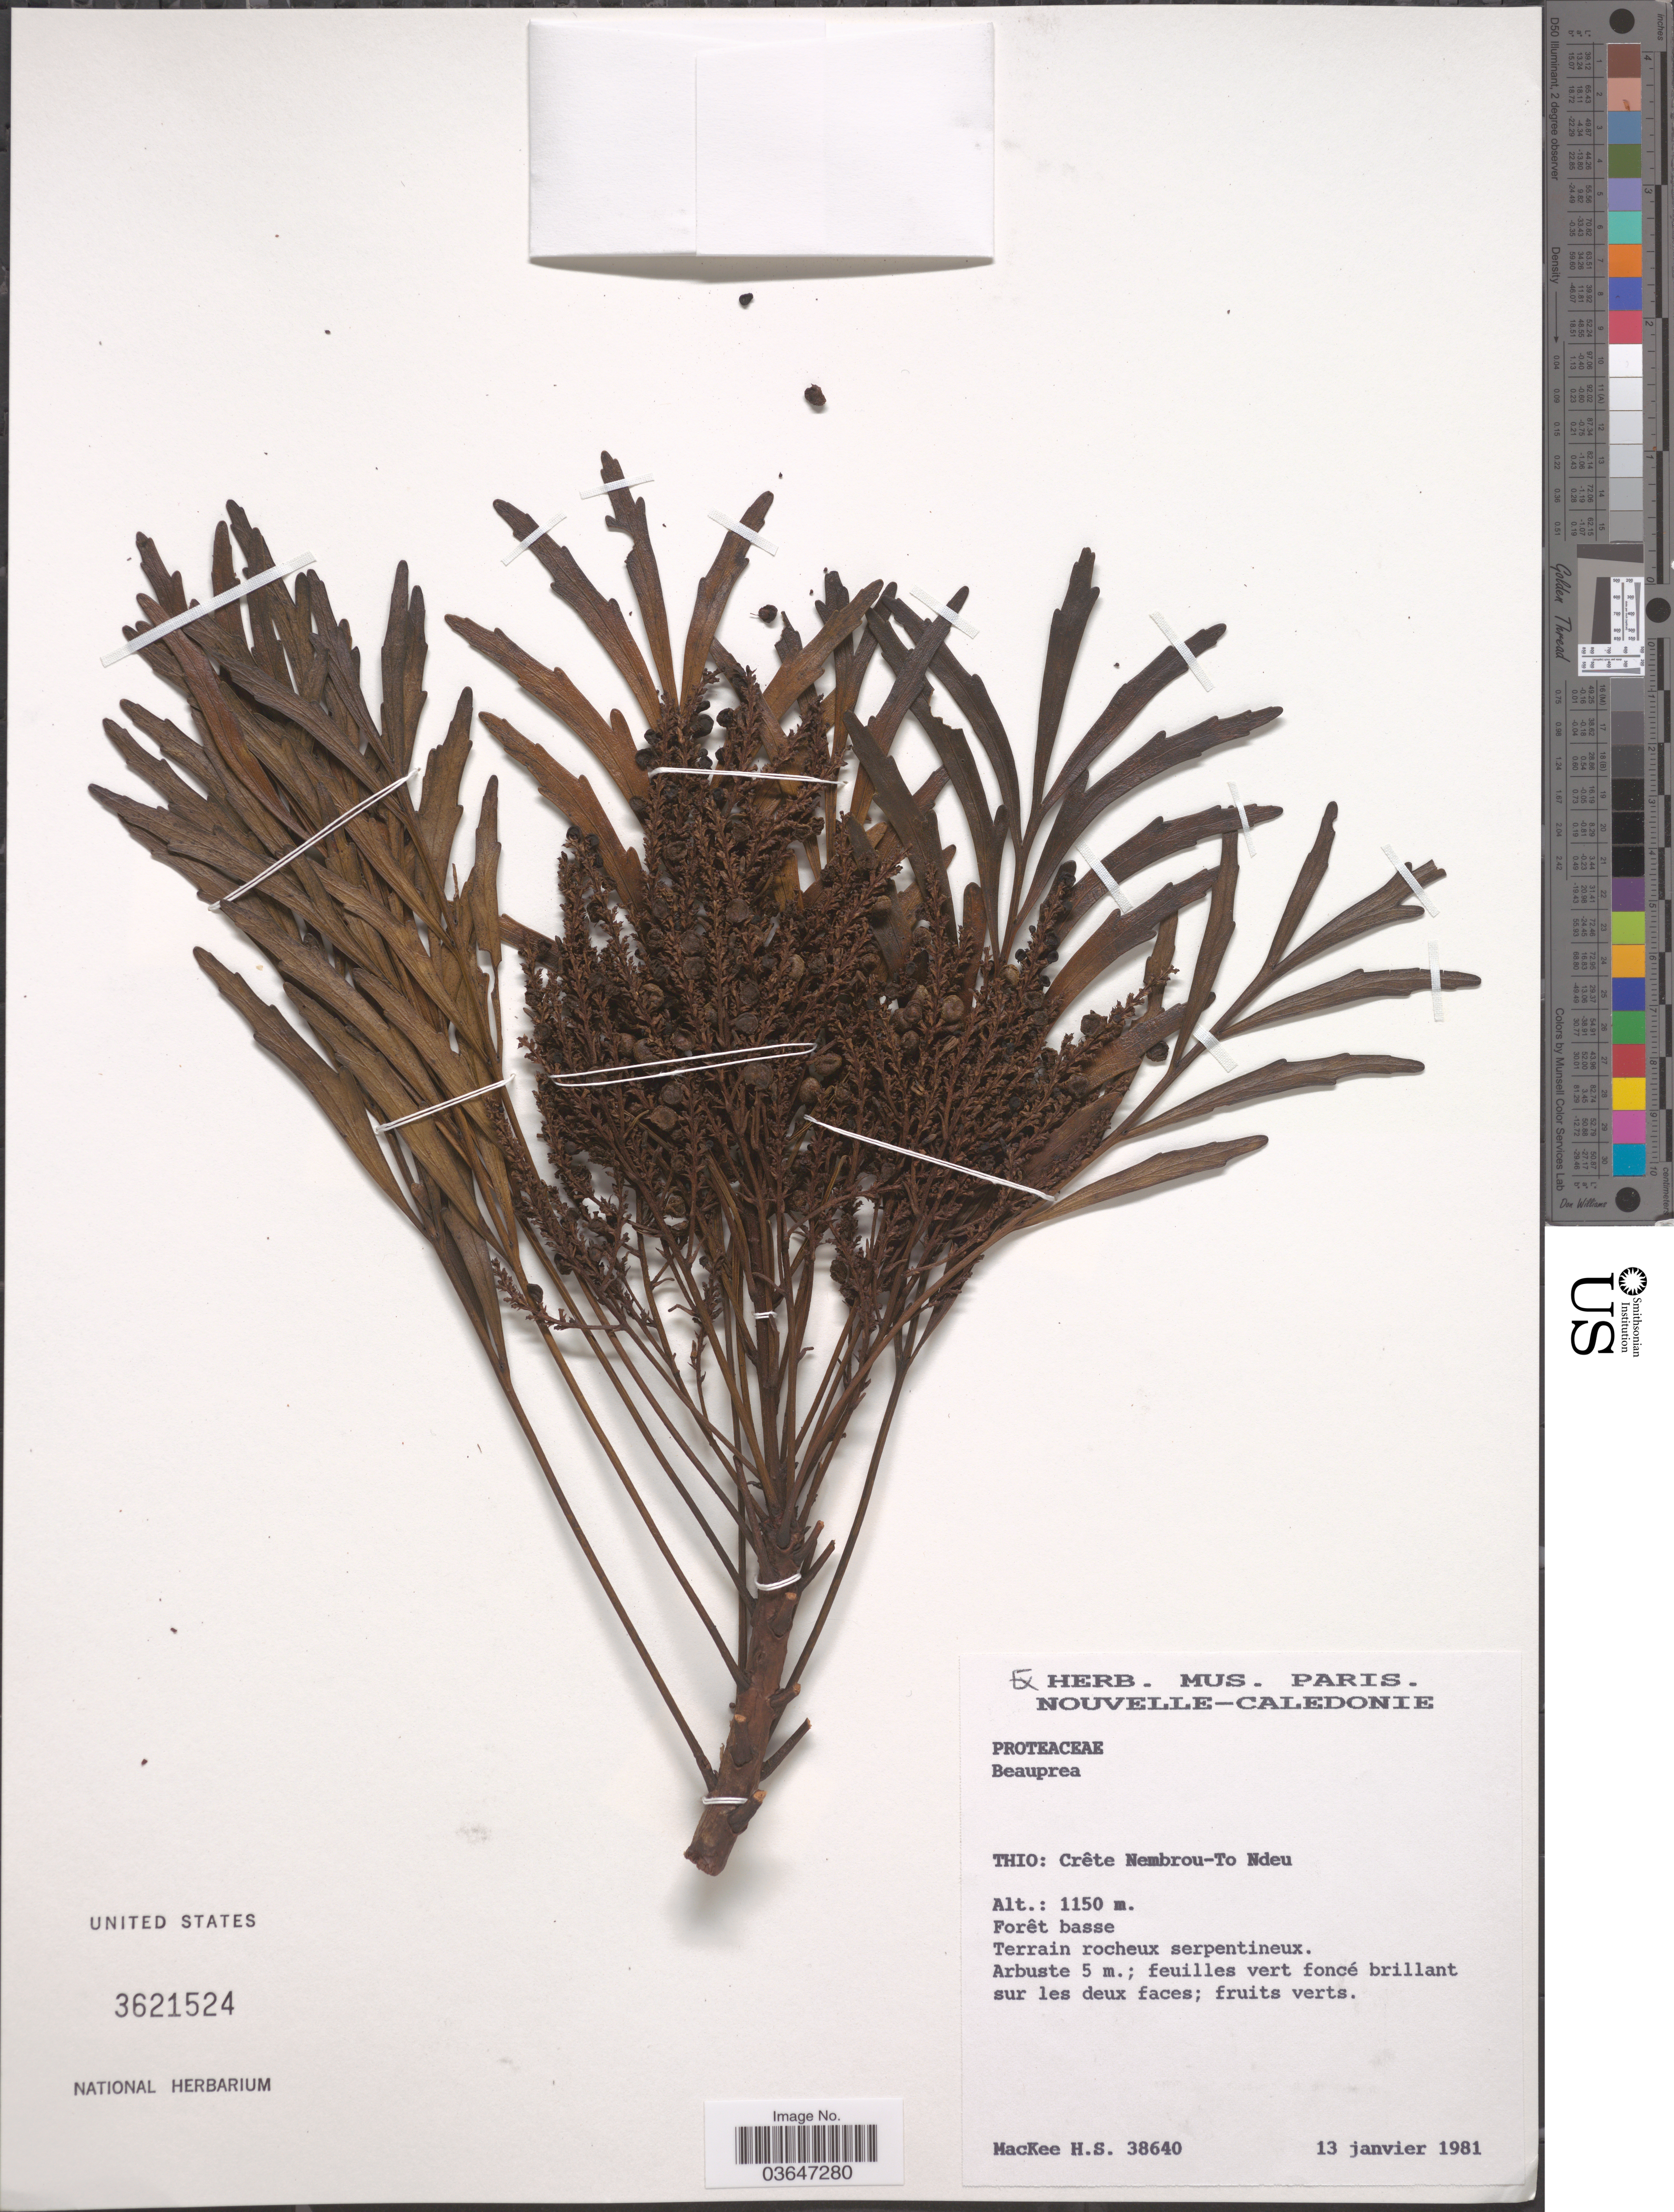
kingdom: Plantae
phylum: Tracheophyta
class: Magnoliopsida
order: Proteales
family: Proteaceae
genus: Beauprea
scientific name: Beauprea sp.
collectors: H. S. MacKee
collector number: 38640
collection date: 1981-01-13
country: New Caledonia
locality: Thio: Crête Nembrou-To Ndeu.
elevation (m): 1150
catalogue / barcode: US 3621524